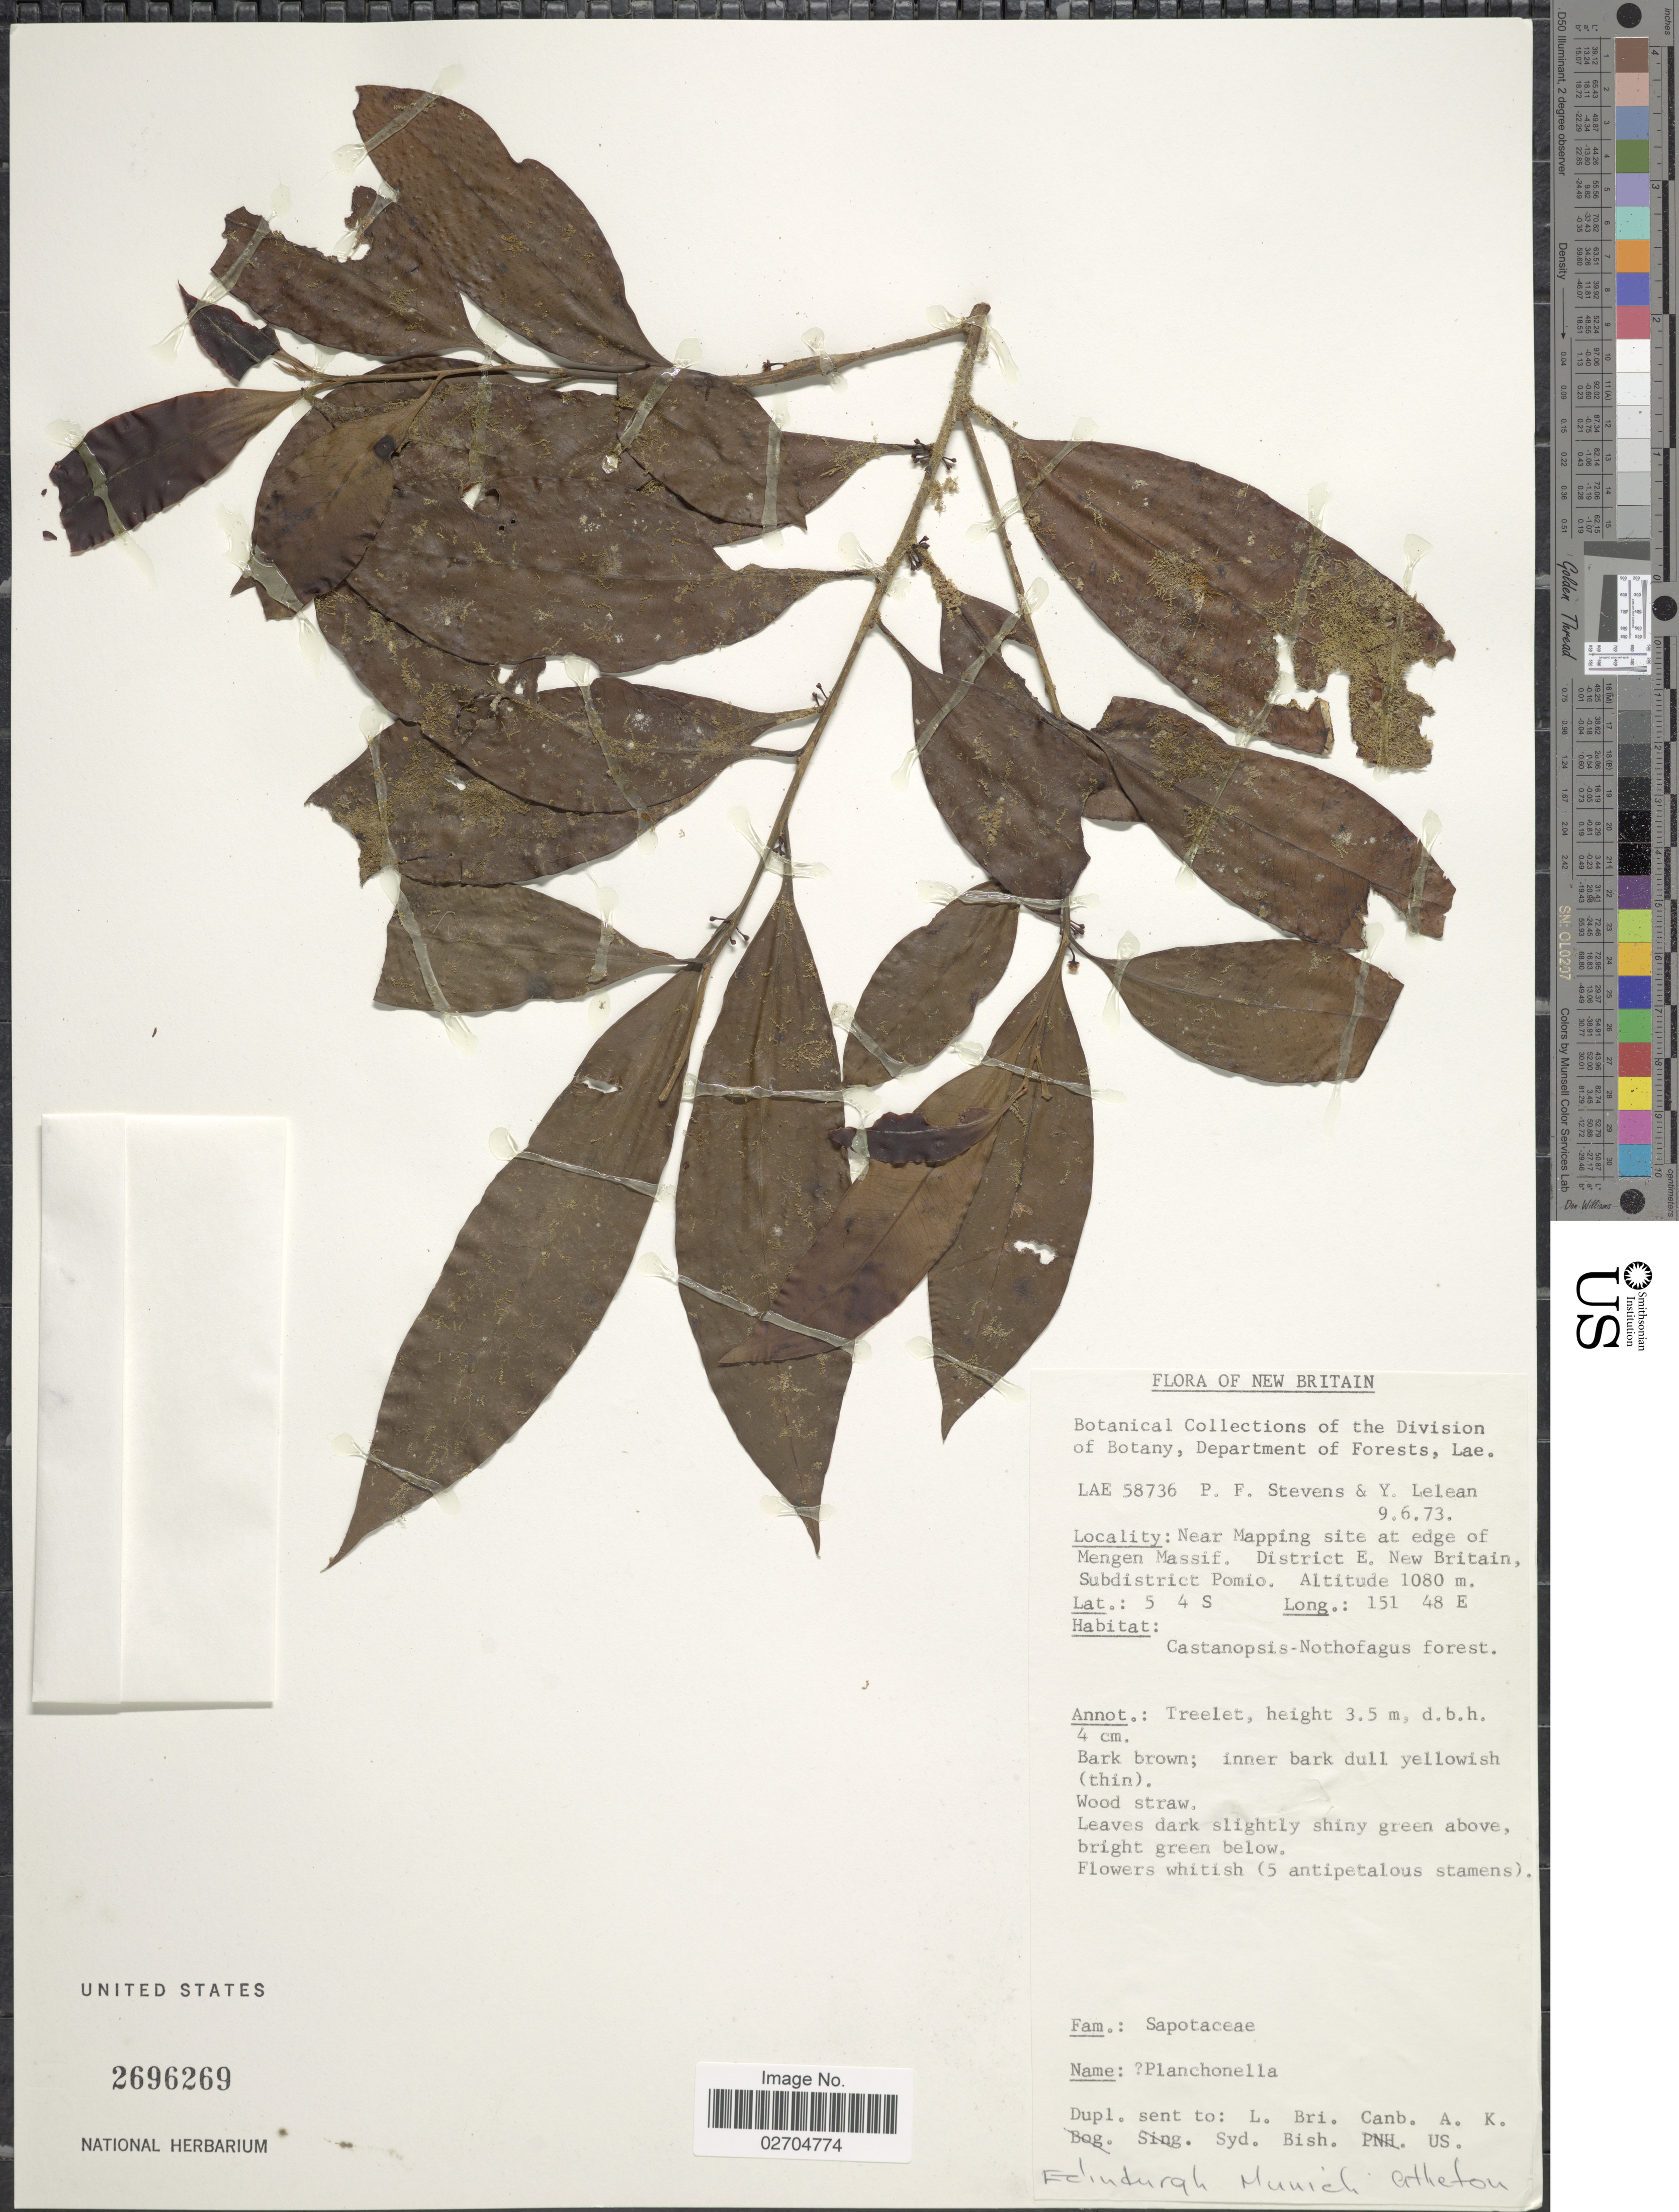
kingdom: Plantae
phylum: Tracheophyta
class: Magnoliopsida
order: Ericales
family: Sapotaceae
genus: Planchonella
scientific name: Planchonella sp.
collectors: P. F. Stevens & Y. Lelean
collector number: LAE 58736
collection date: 1973-06-09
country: Papua New Guinea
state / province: East New Britain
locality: New Britain. Near Mapping site at edge of Mengen Massif. District E. New Britain, Subdistrict Pomio.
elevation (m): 1080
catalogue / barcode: US 2696269